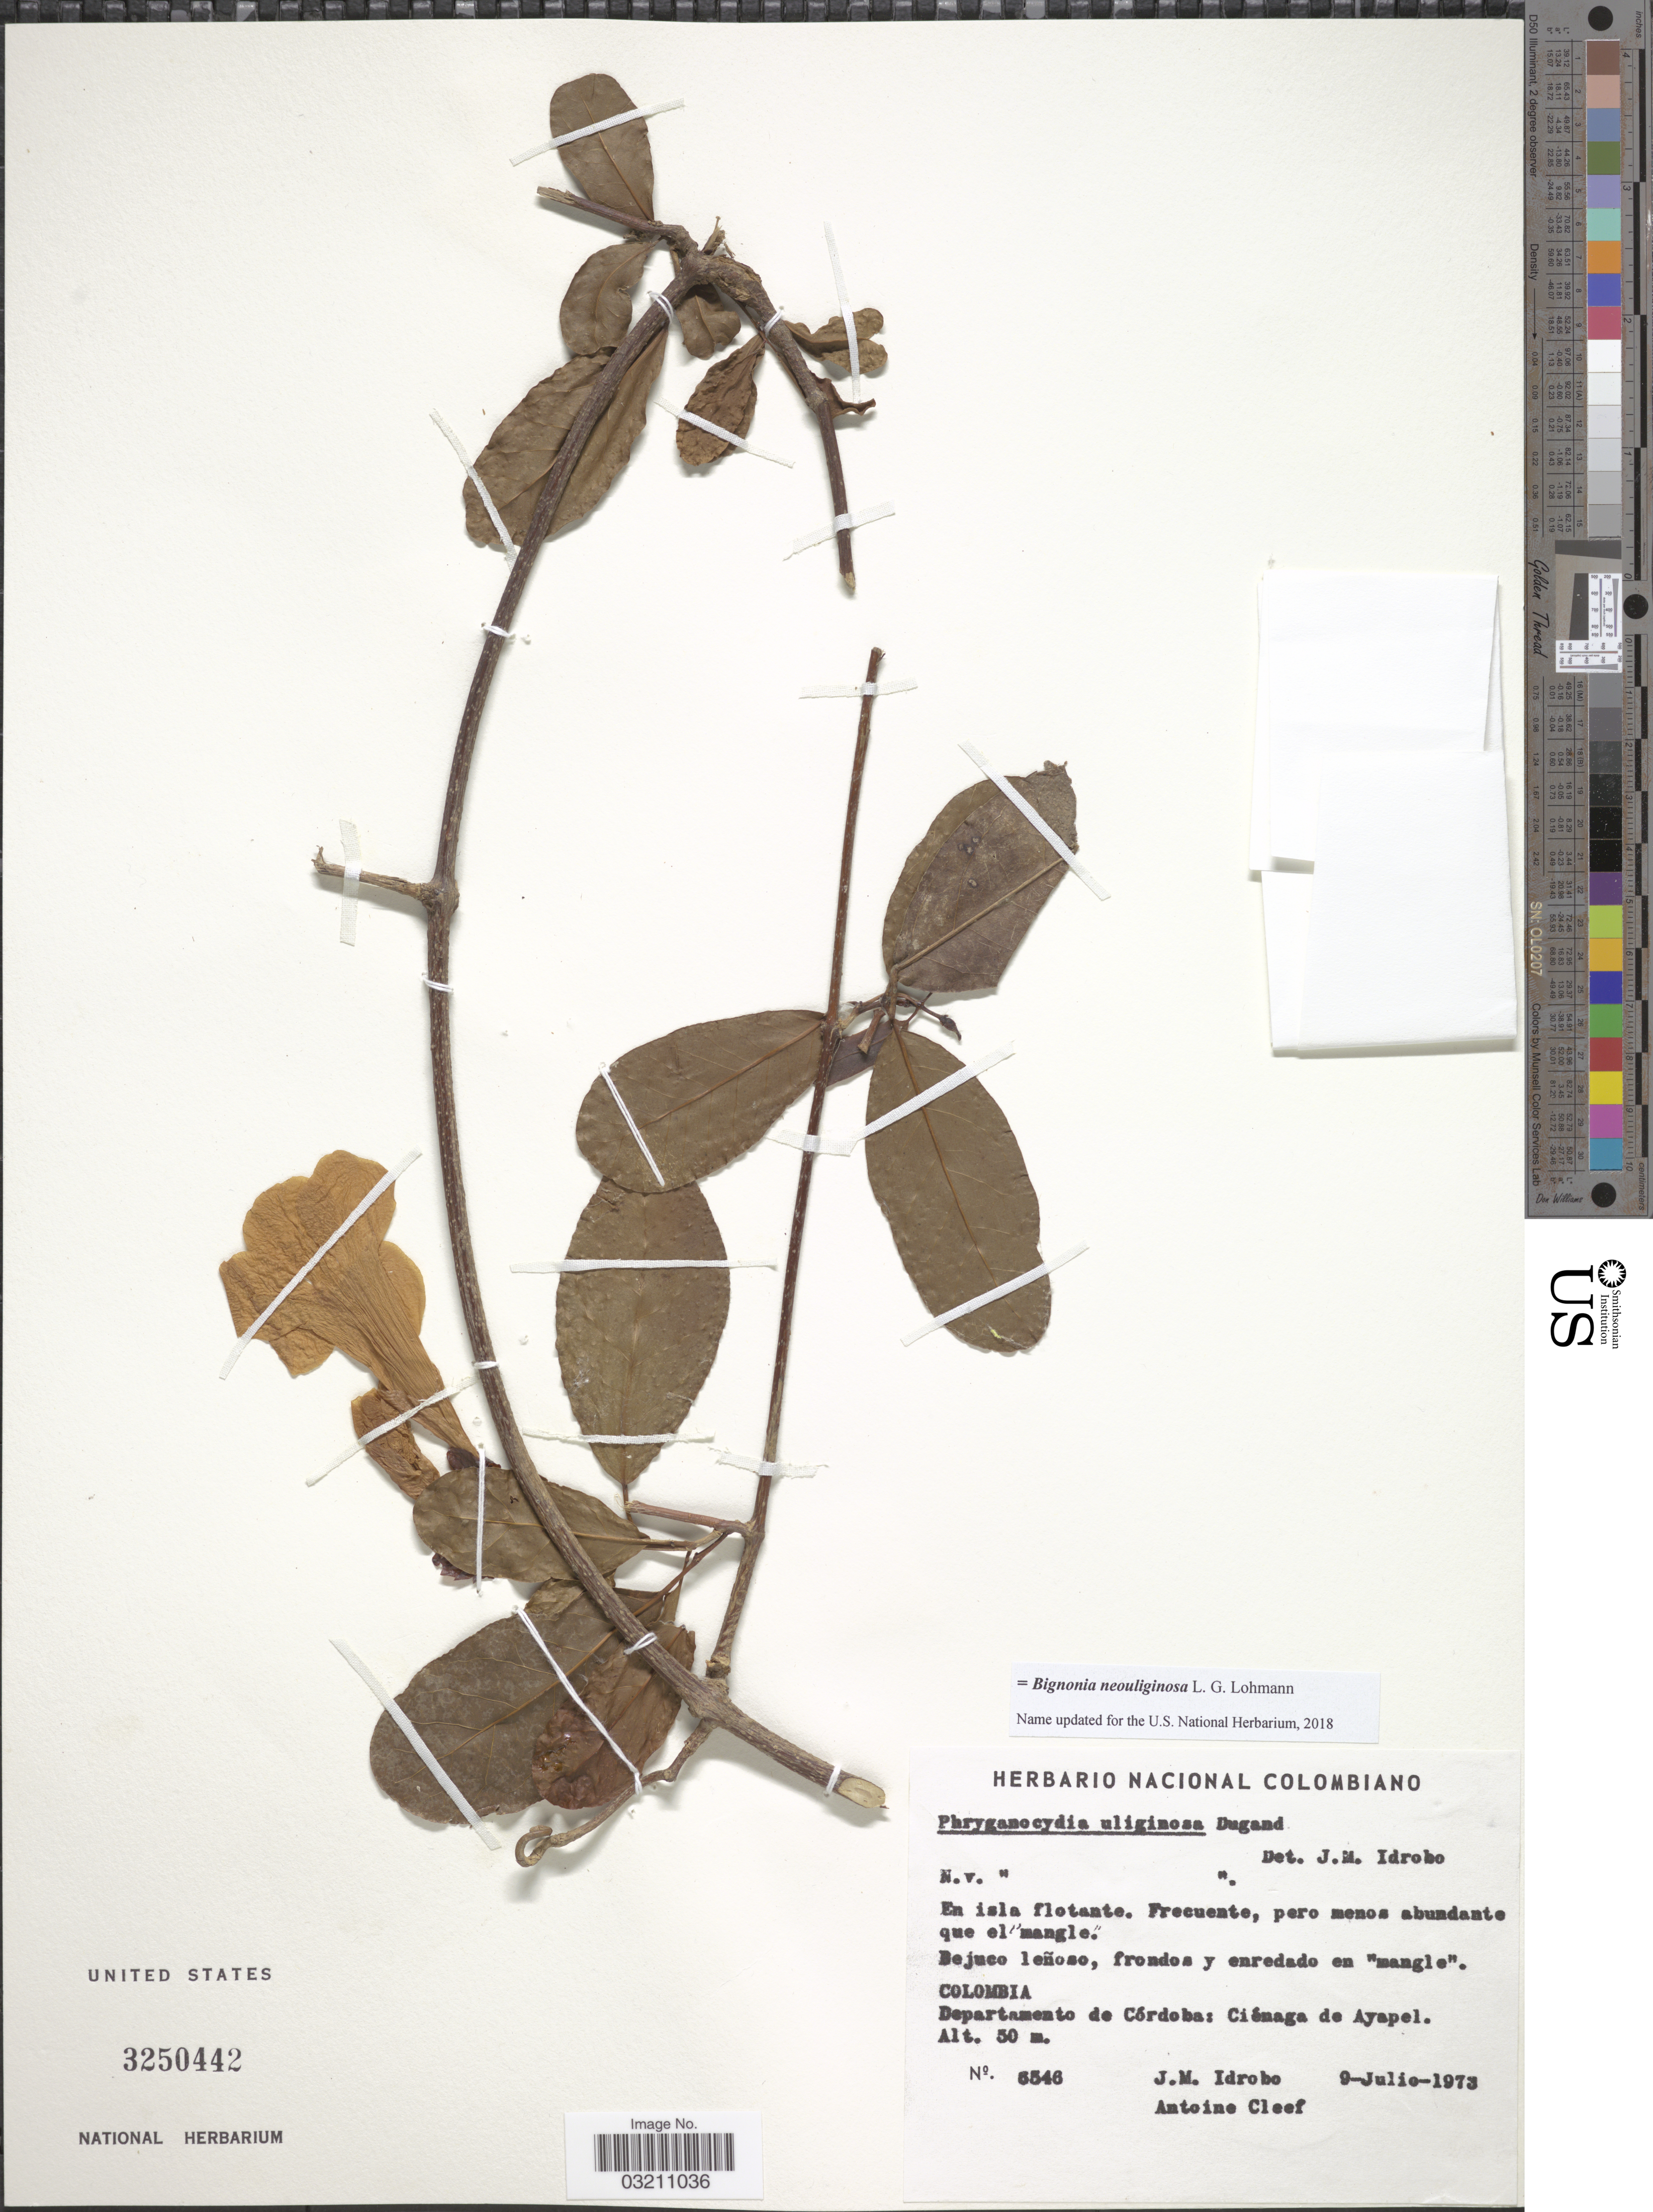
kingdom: Plantae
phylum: Tracheophyta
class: Magnoliopsida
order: Lamiales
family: Bignoniaceae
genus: Bignonia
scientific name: Bignonia neouliginosa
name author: L.G. Lohmann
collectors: J. M. Idrobo & A. M. Cleef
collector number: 5546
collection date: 1973-07-09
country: Colombia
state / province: Córdoba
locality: Departamento de Córdoba: Ciénga de Ayapel.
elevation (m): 50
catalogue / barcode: US 3250442